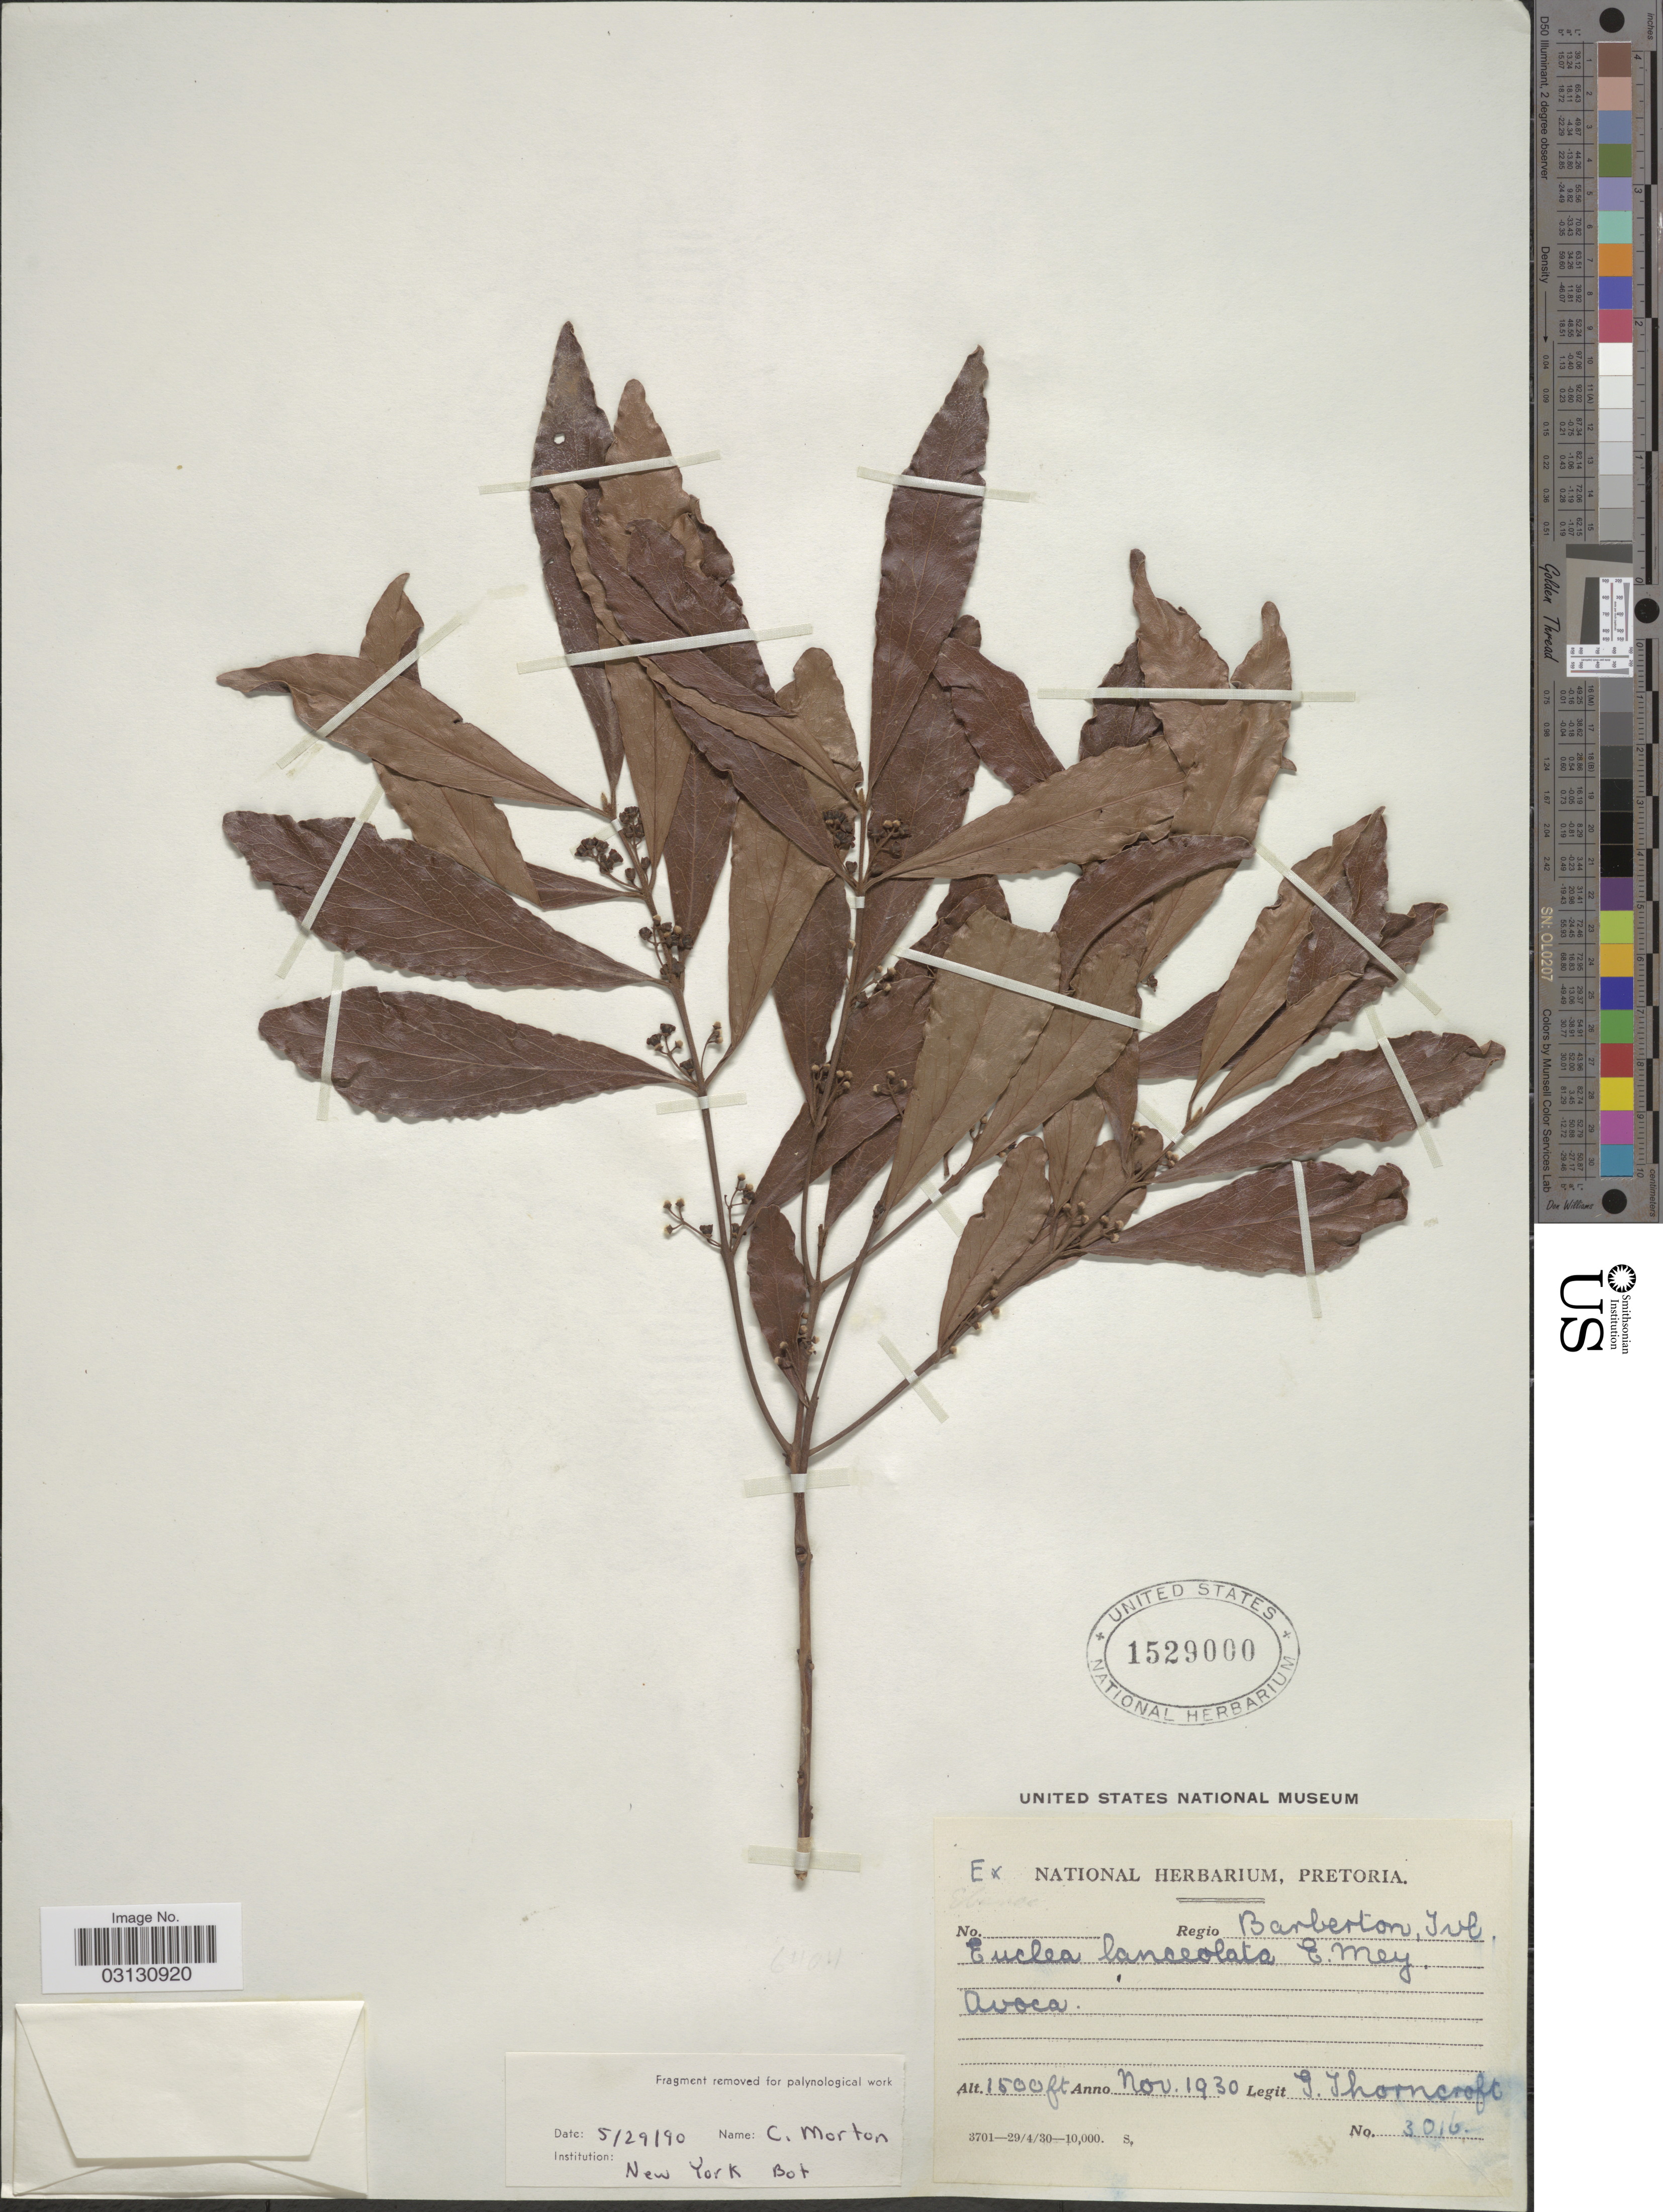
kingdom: Plantae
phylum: Tracheophyta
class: Magnoliopsida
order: Ericales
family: Ebenaceae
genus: Euclea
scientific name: Euclea lanceolata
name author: E. Mey. ex A. DC.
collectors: G. Thorncroft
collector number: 3016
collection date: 1930-11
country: South Africa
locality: Regio Barberton, Tvl., Avoca.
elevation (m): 457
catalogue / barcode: US 1529000